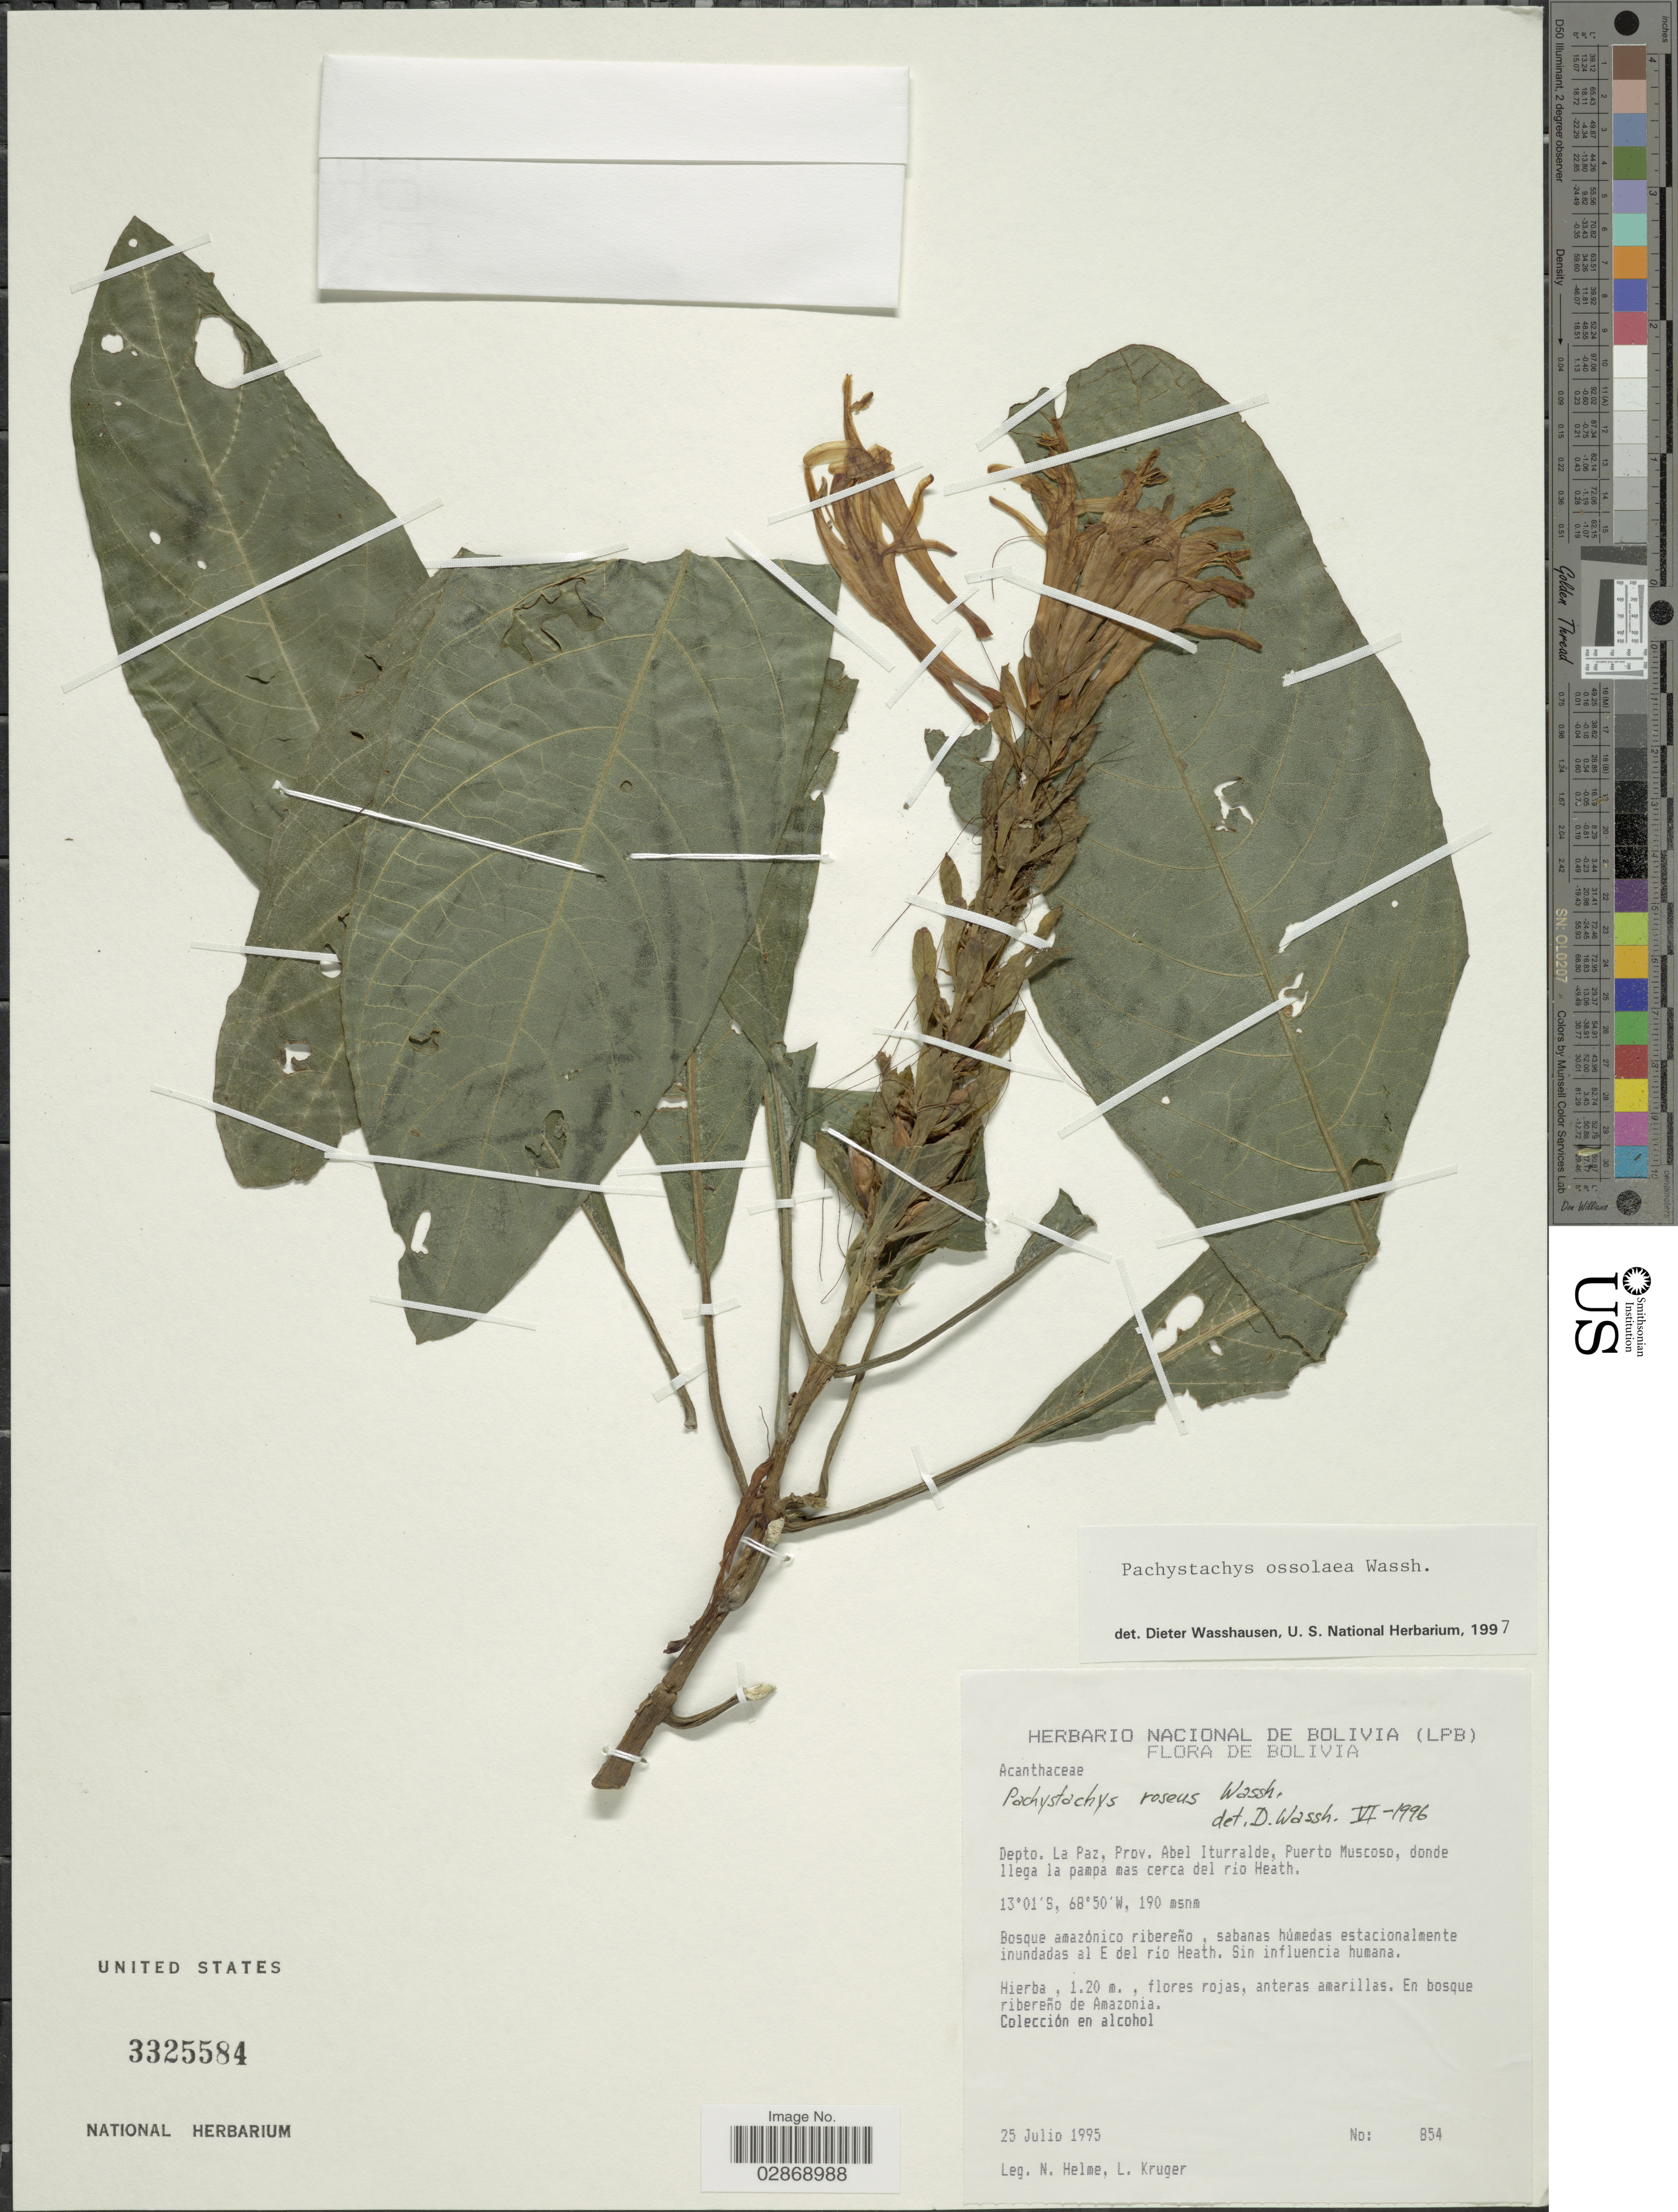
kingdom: Plantae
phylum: Tracheophyta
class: Magnoliopsida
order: Lamiales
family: Acanthaceae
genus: Pachystachys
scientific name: Pachystachys ossolae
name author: Wassh.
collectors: N. Helme & L. Kruger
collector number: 854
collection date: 1995-07-25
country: Bolivia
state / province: La Paz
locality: Depto. La Paz, Prov. Abel Iturralde, Puerto Muscoso, donde llega la pampa mas cerca del río Heath.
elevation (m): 190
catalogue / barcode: US 3325584